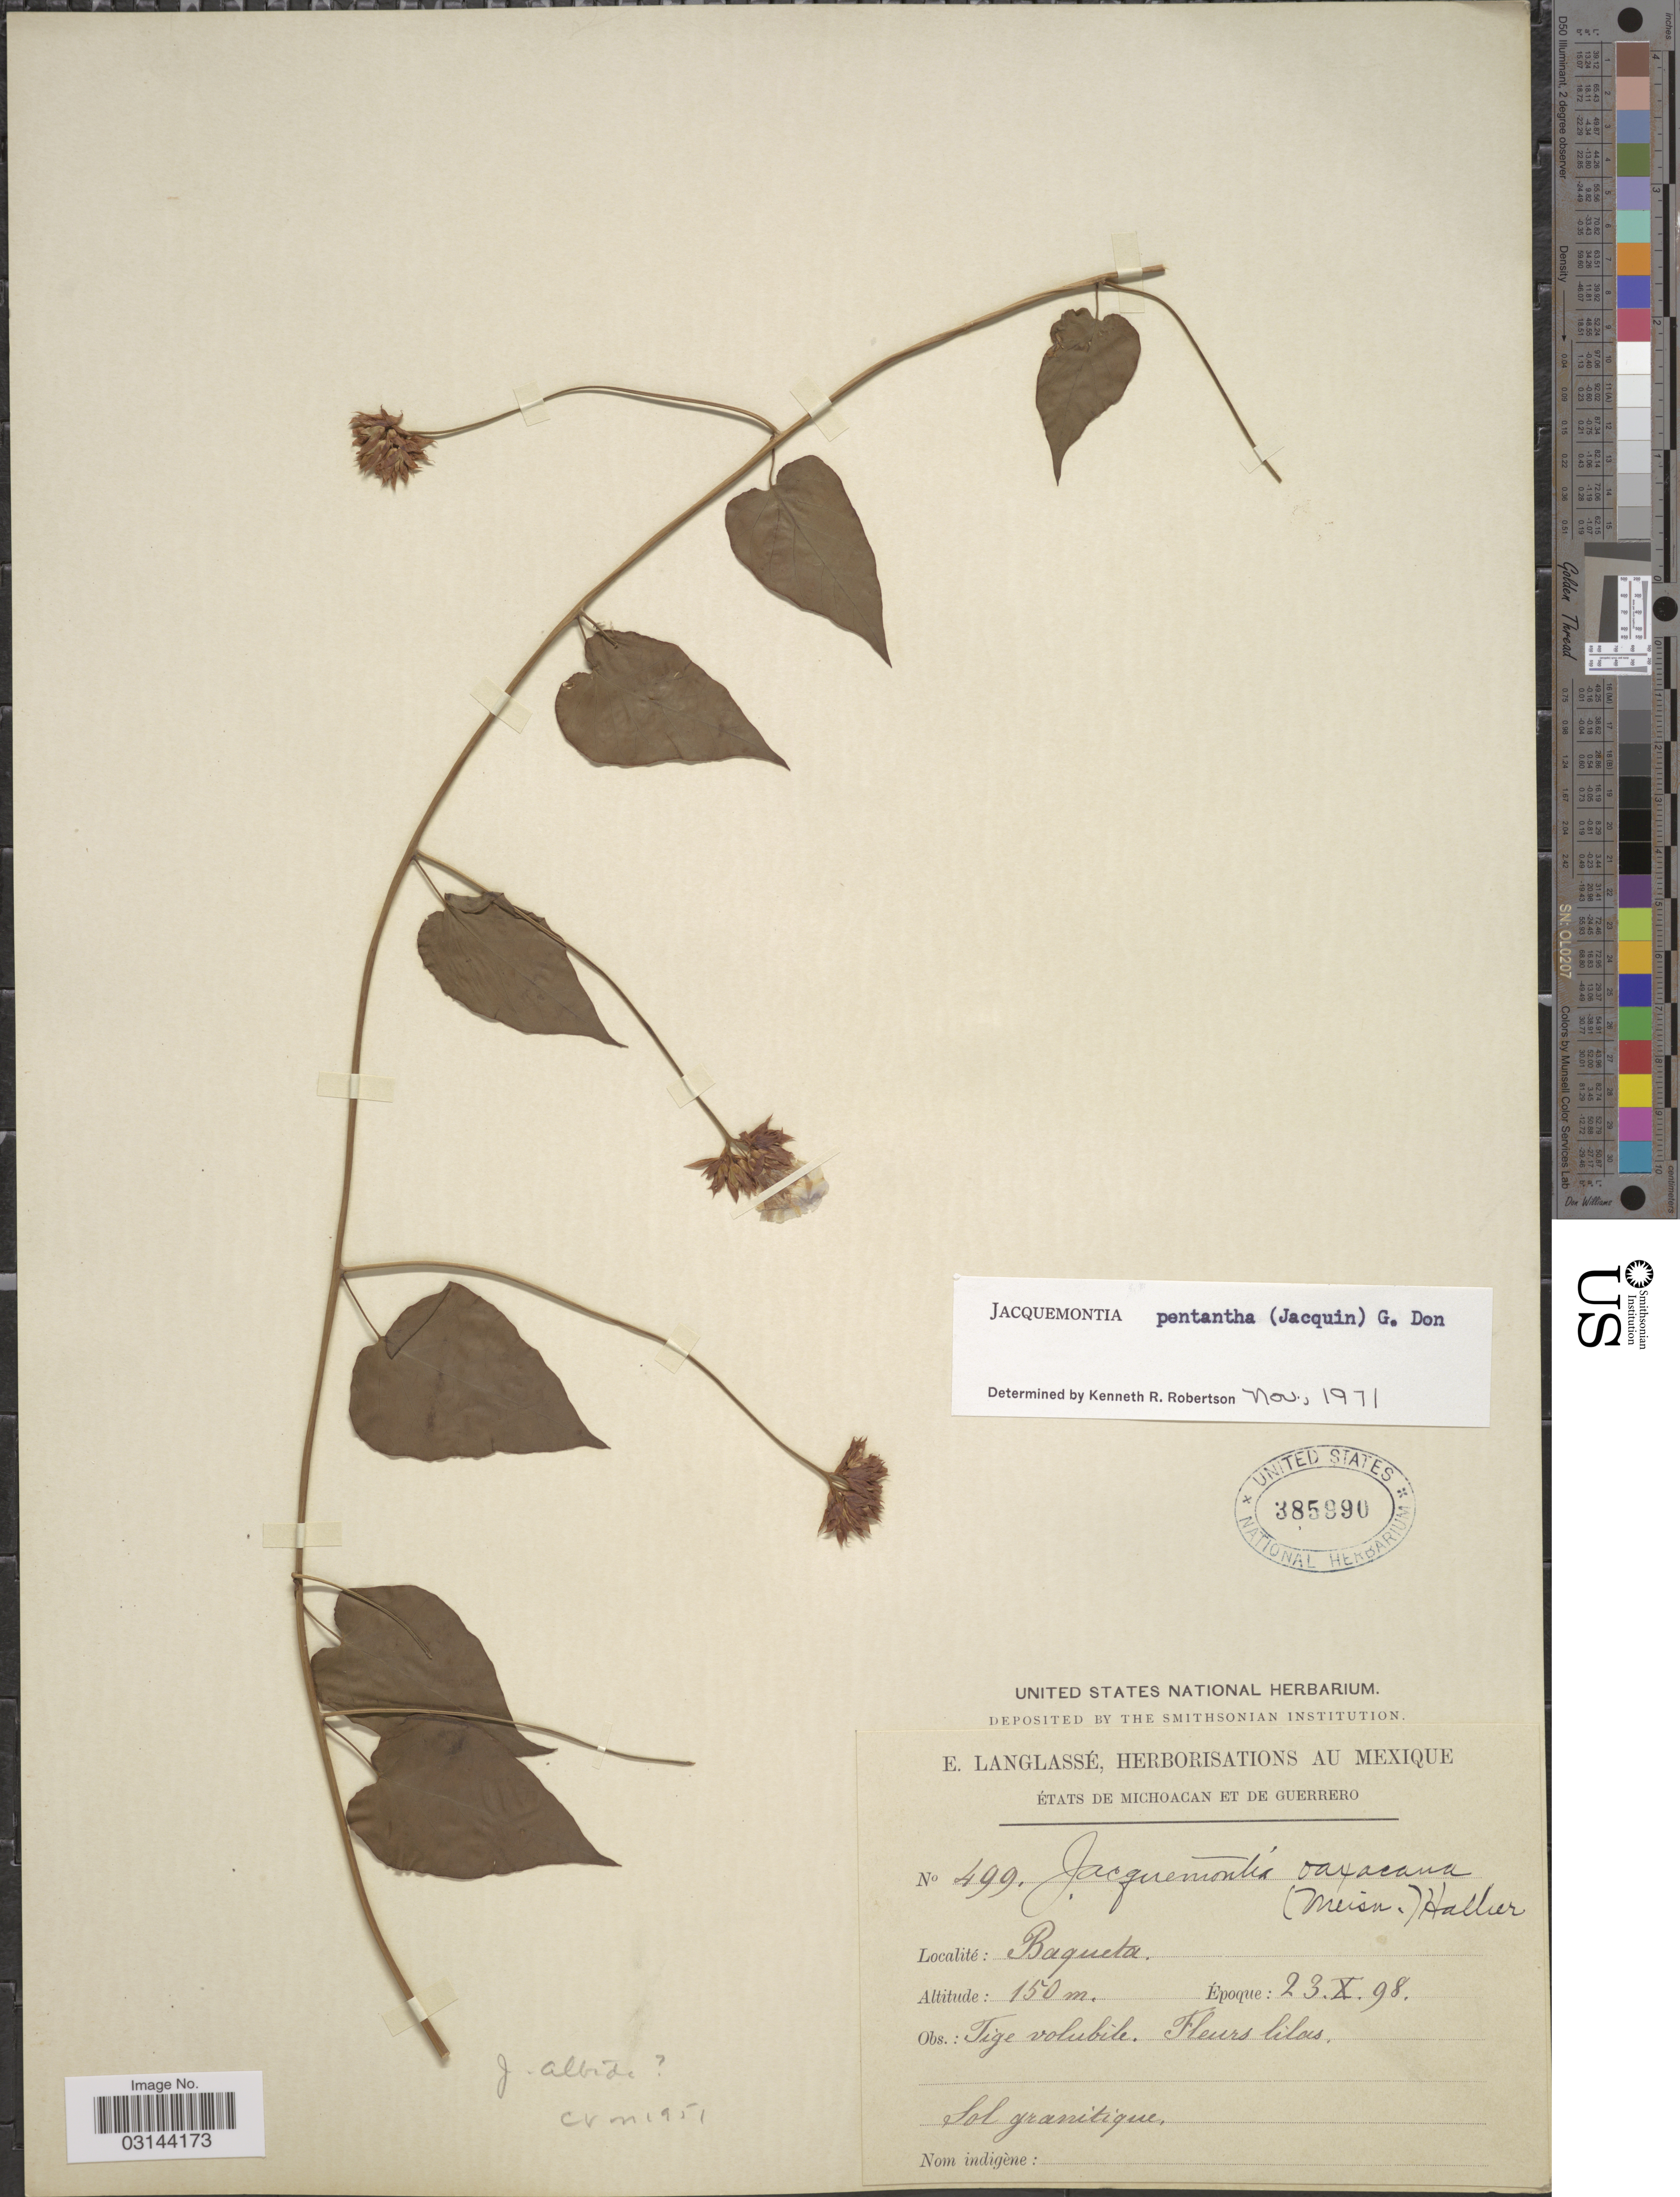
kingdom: Plantae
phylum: Tracheophyta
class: Magnoliopsida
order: Solanales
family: Convolvulaceae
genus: Jacquemontia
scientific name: Jacquemontia sphaerostigma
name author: (Cav.) Rusby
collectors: E. Langlassé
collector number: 499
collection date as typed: Transcribed d/m/y: 23/10/98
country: Mexico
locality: États de Michoacan et de Guerrero, Baqueta.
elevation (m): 150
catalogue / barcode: US 385990